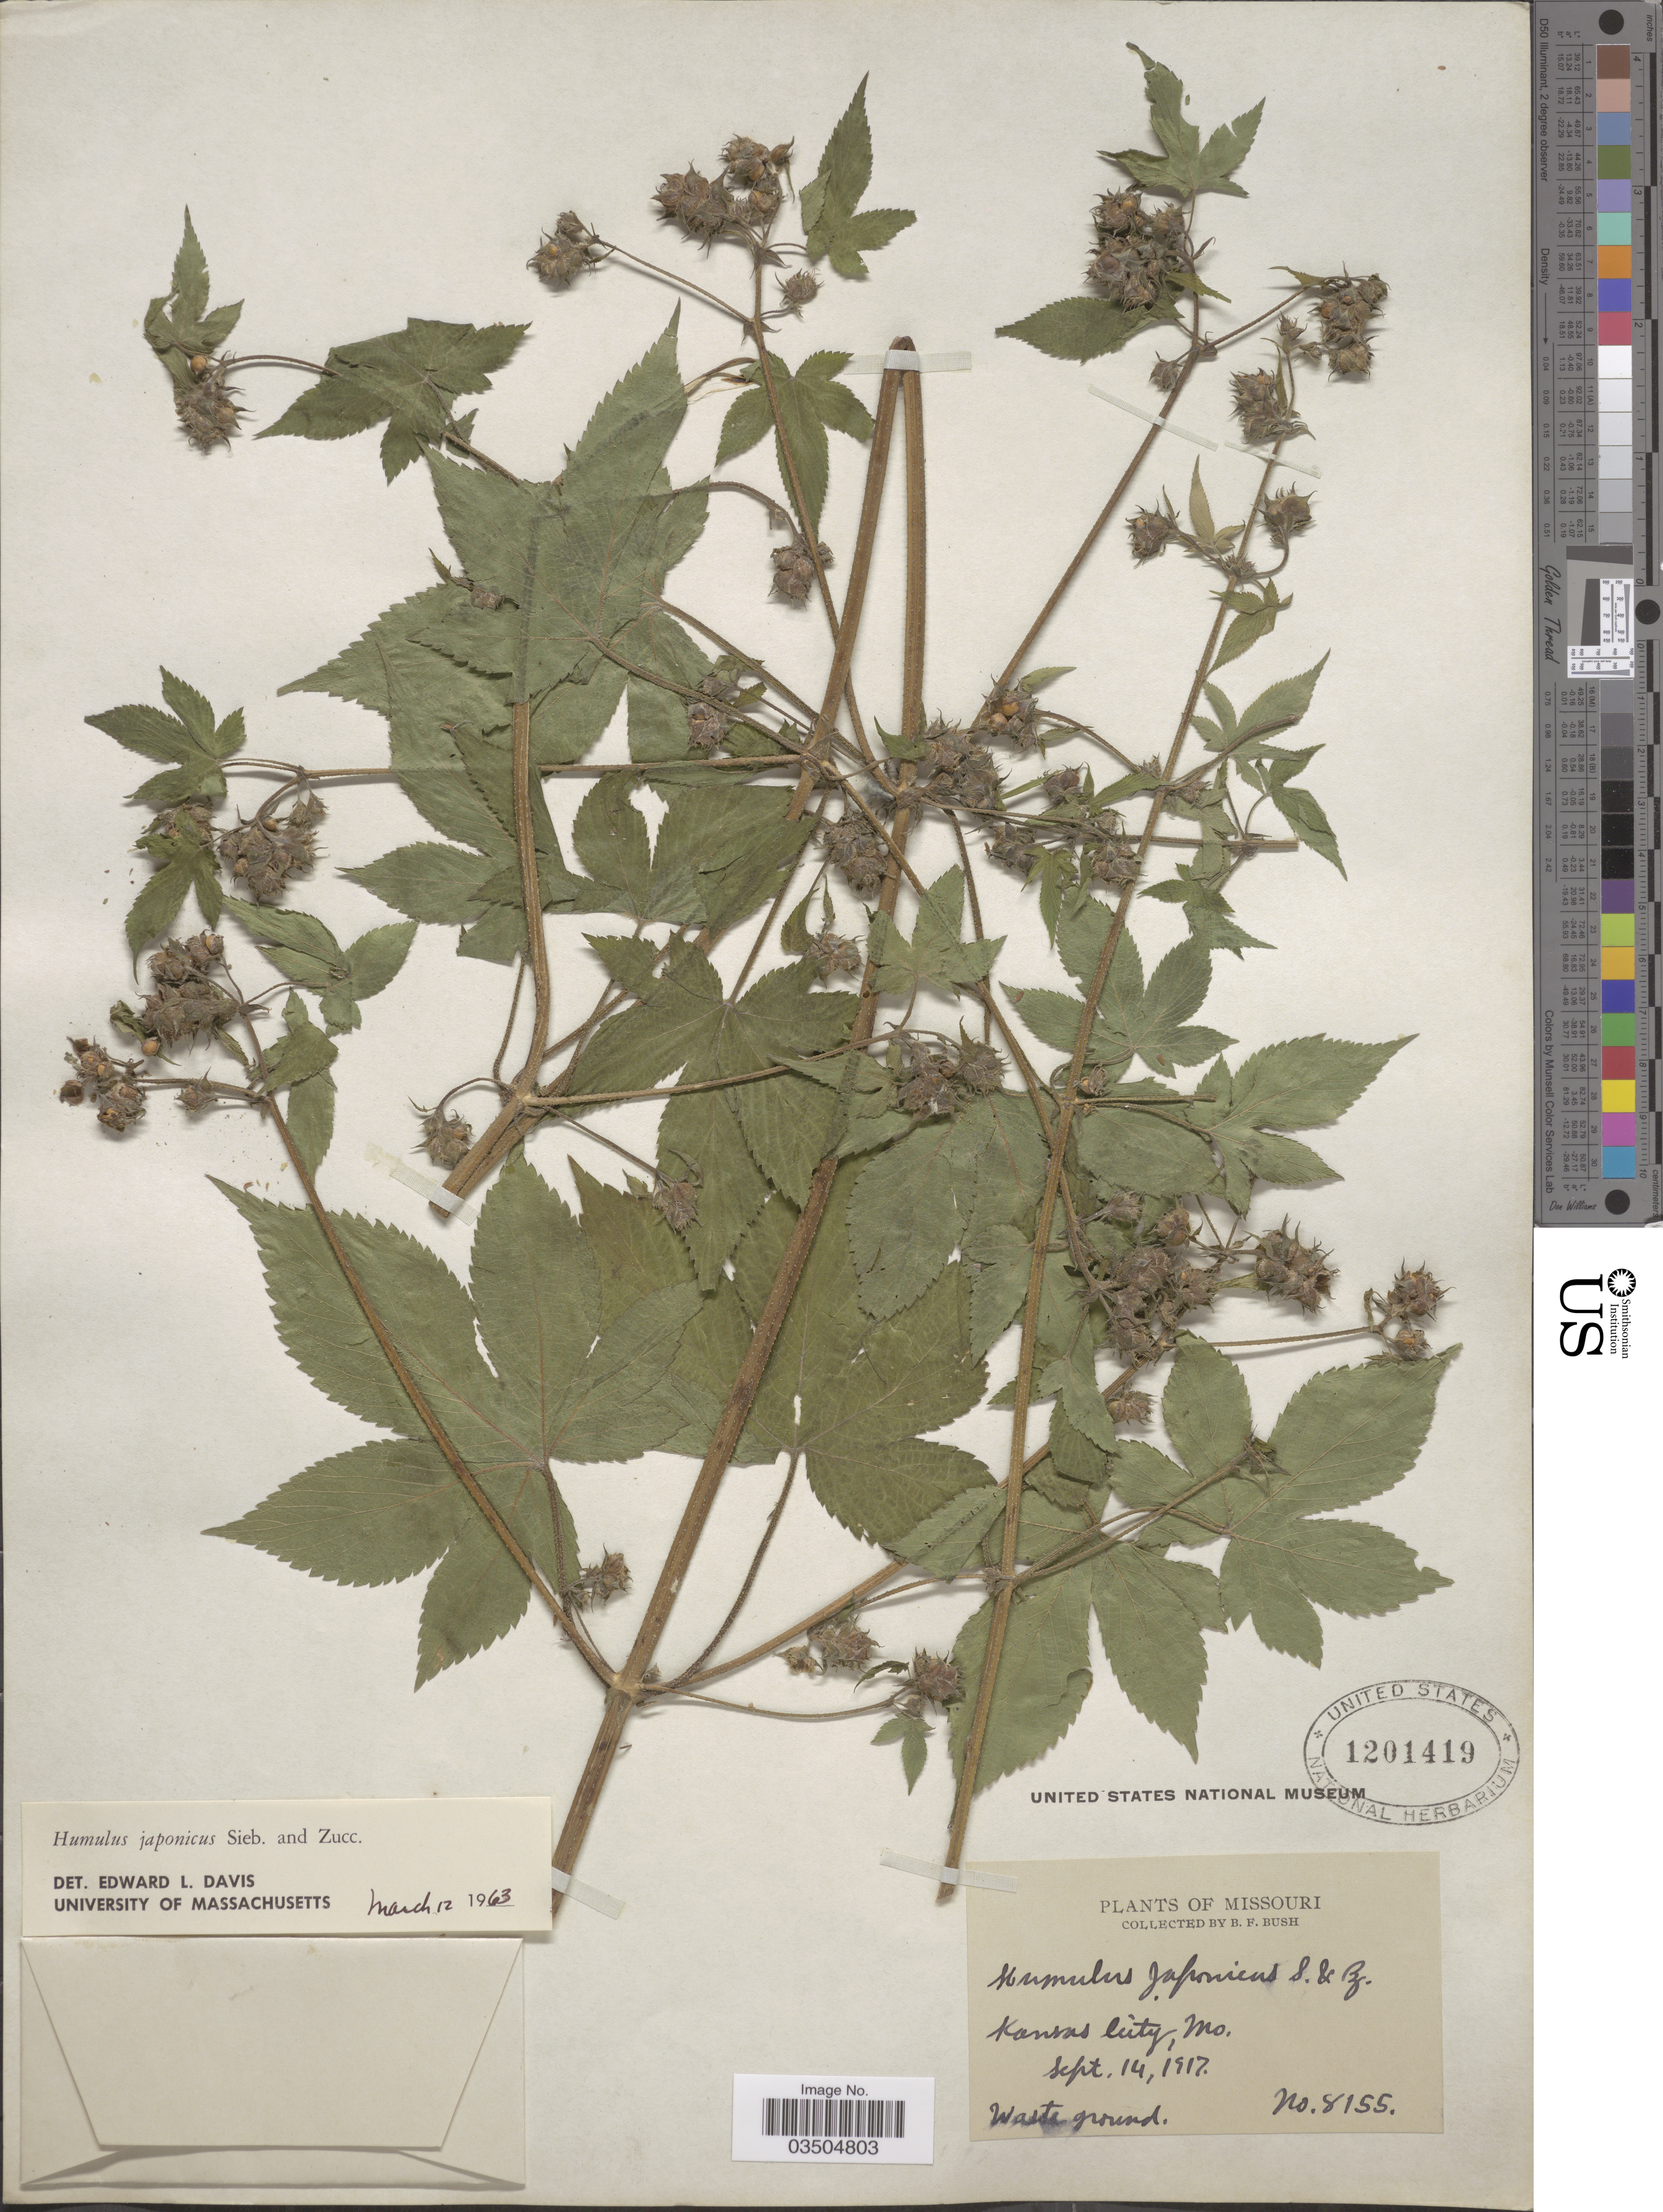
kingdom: Plantae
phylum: Tracheophyta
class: Magnoliopsida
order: Rosales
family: Cannabaceae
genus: Humulus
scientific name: Humulus japonicus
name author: Siebold & Zucc.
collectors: B. F. Bush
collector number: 8155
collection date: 1917-09-14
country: United States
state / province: Missouri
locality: Kansas City.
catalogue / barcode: US 1201419